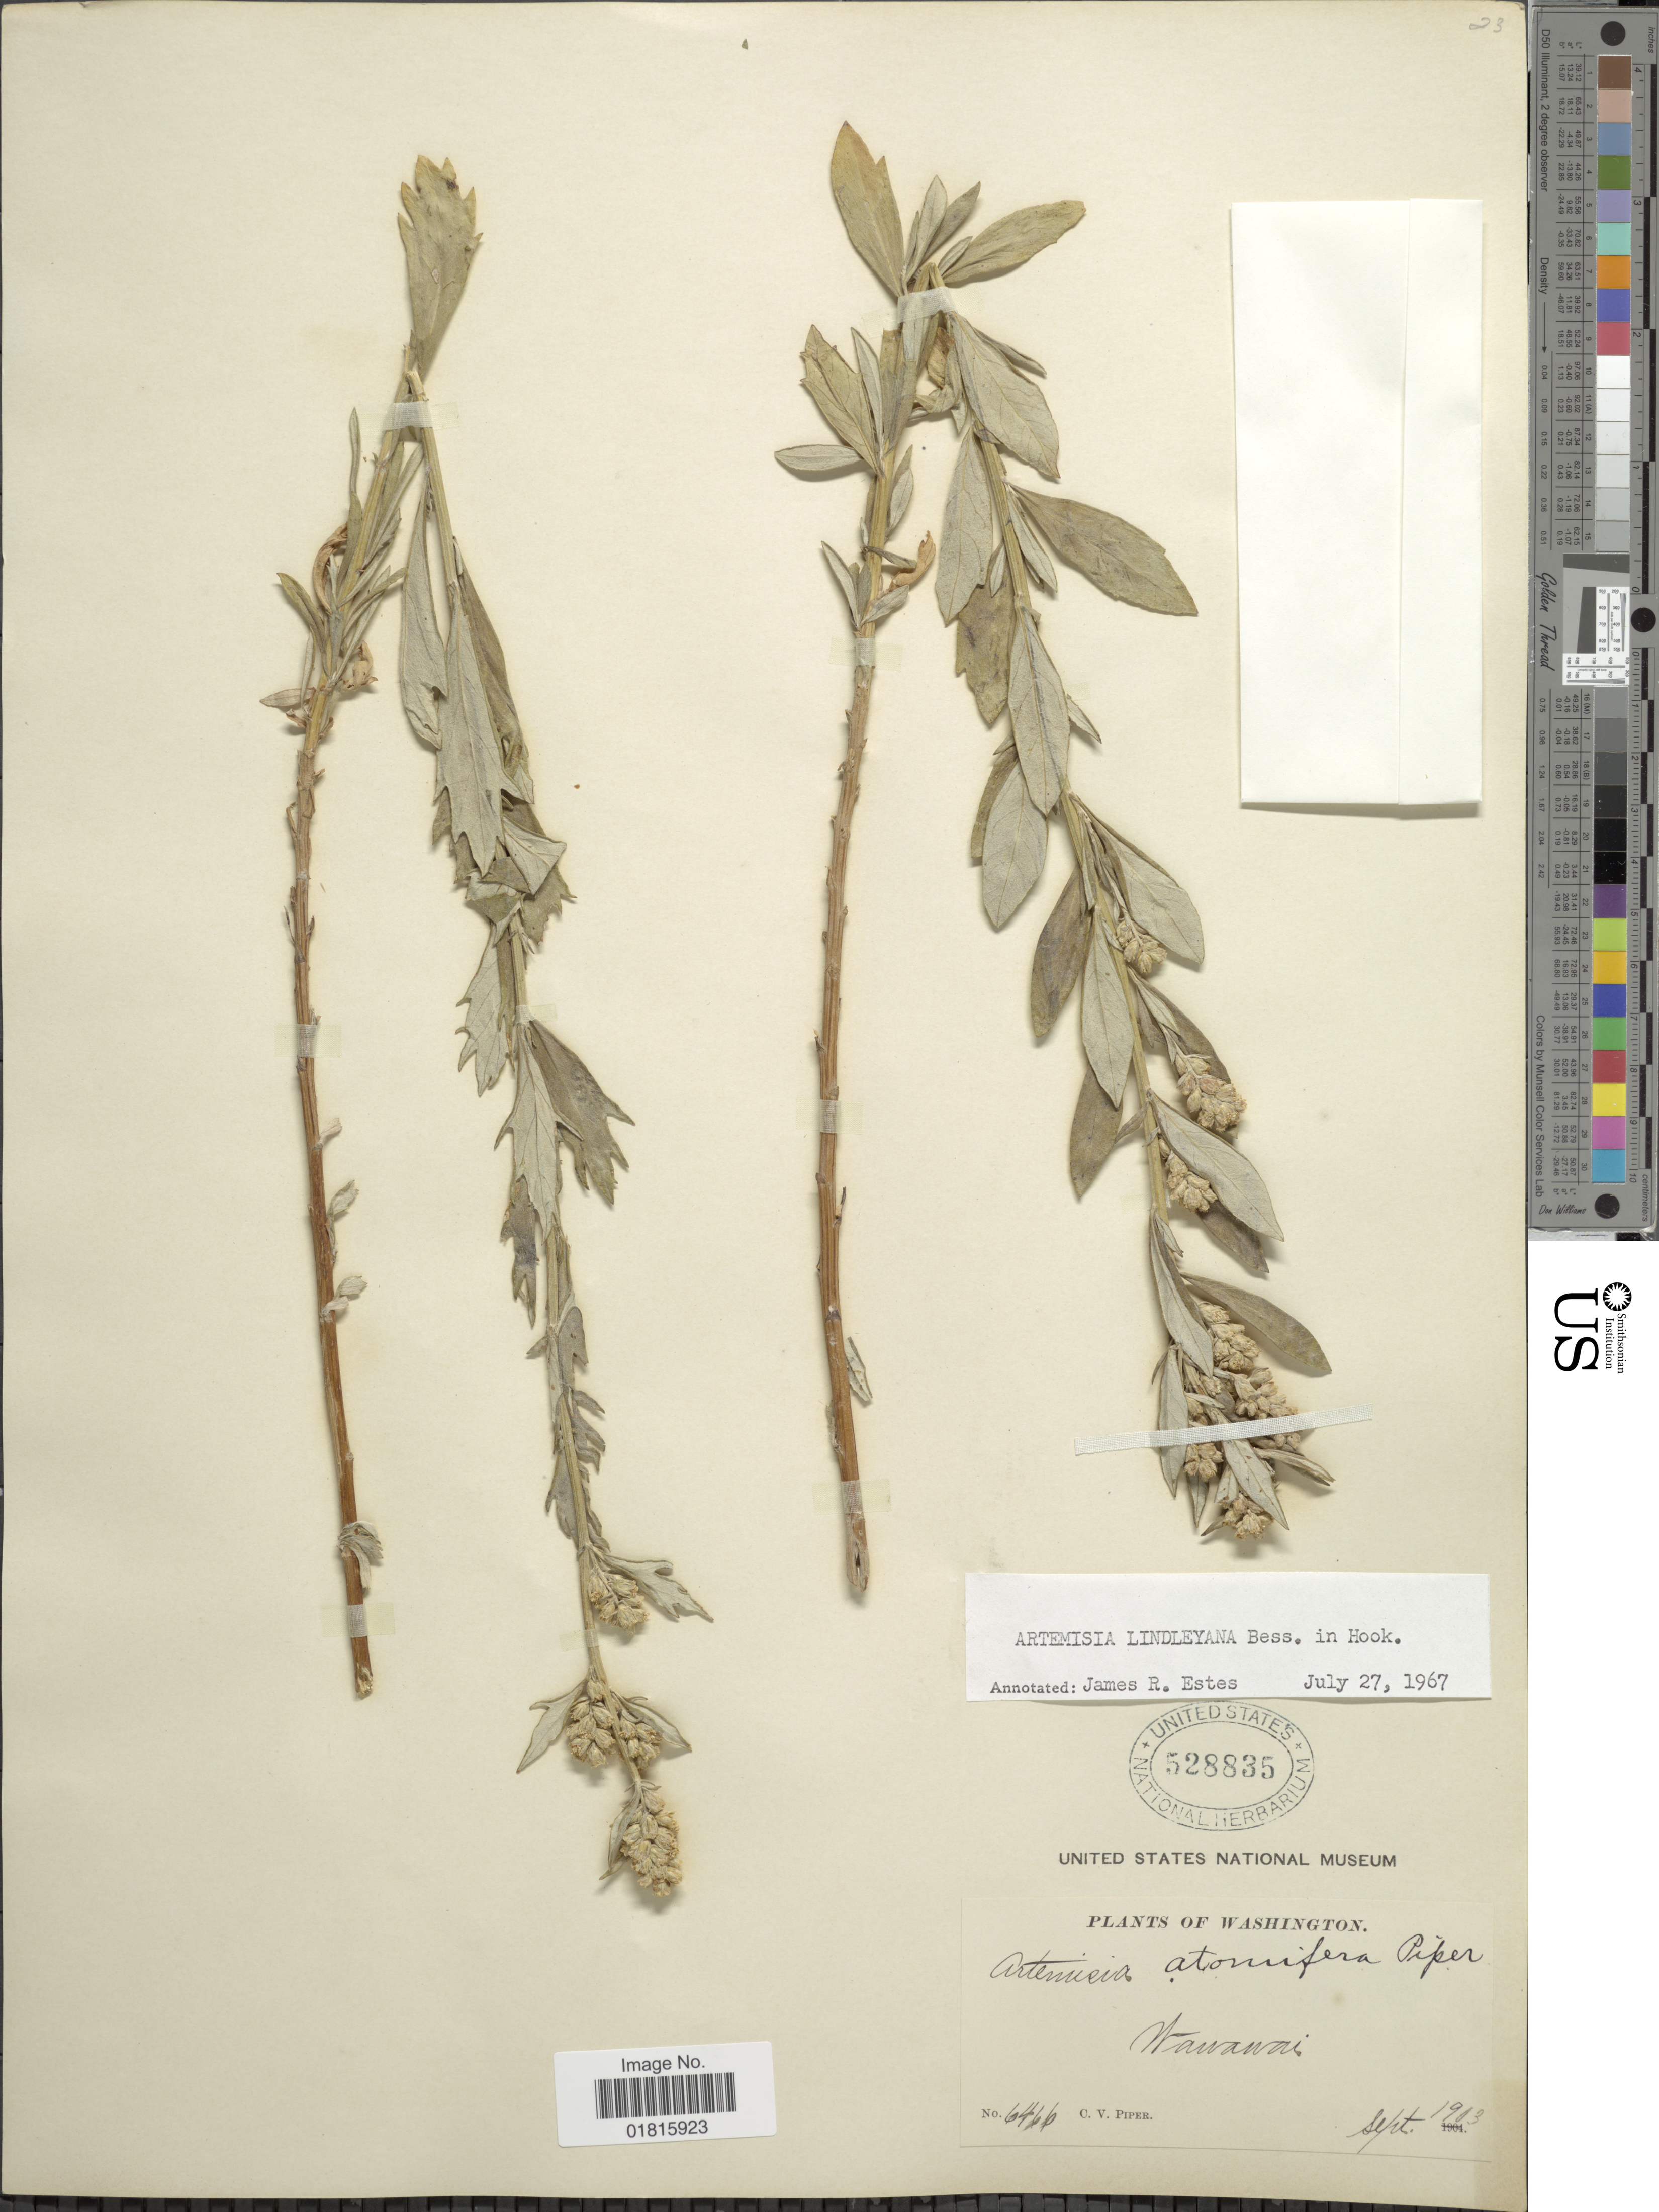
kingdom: Plantae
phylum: Tracheophyta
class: Magnoliopsida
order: Asterales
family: Asteraceae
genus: Artemisia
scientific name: Artemisia lindleyana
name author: Besser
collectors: C. V. Piper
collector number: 6466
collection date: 1903-09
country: United States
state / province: Washington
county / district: Whitman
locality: Wawawai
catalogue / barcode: US 528835